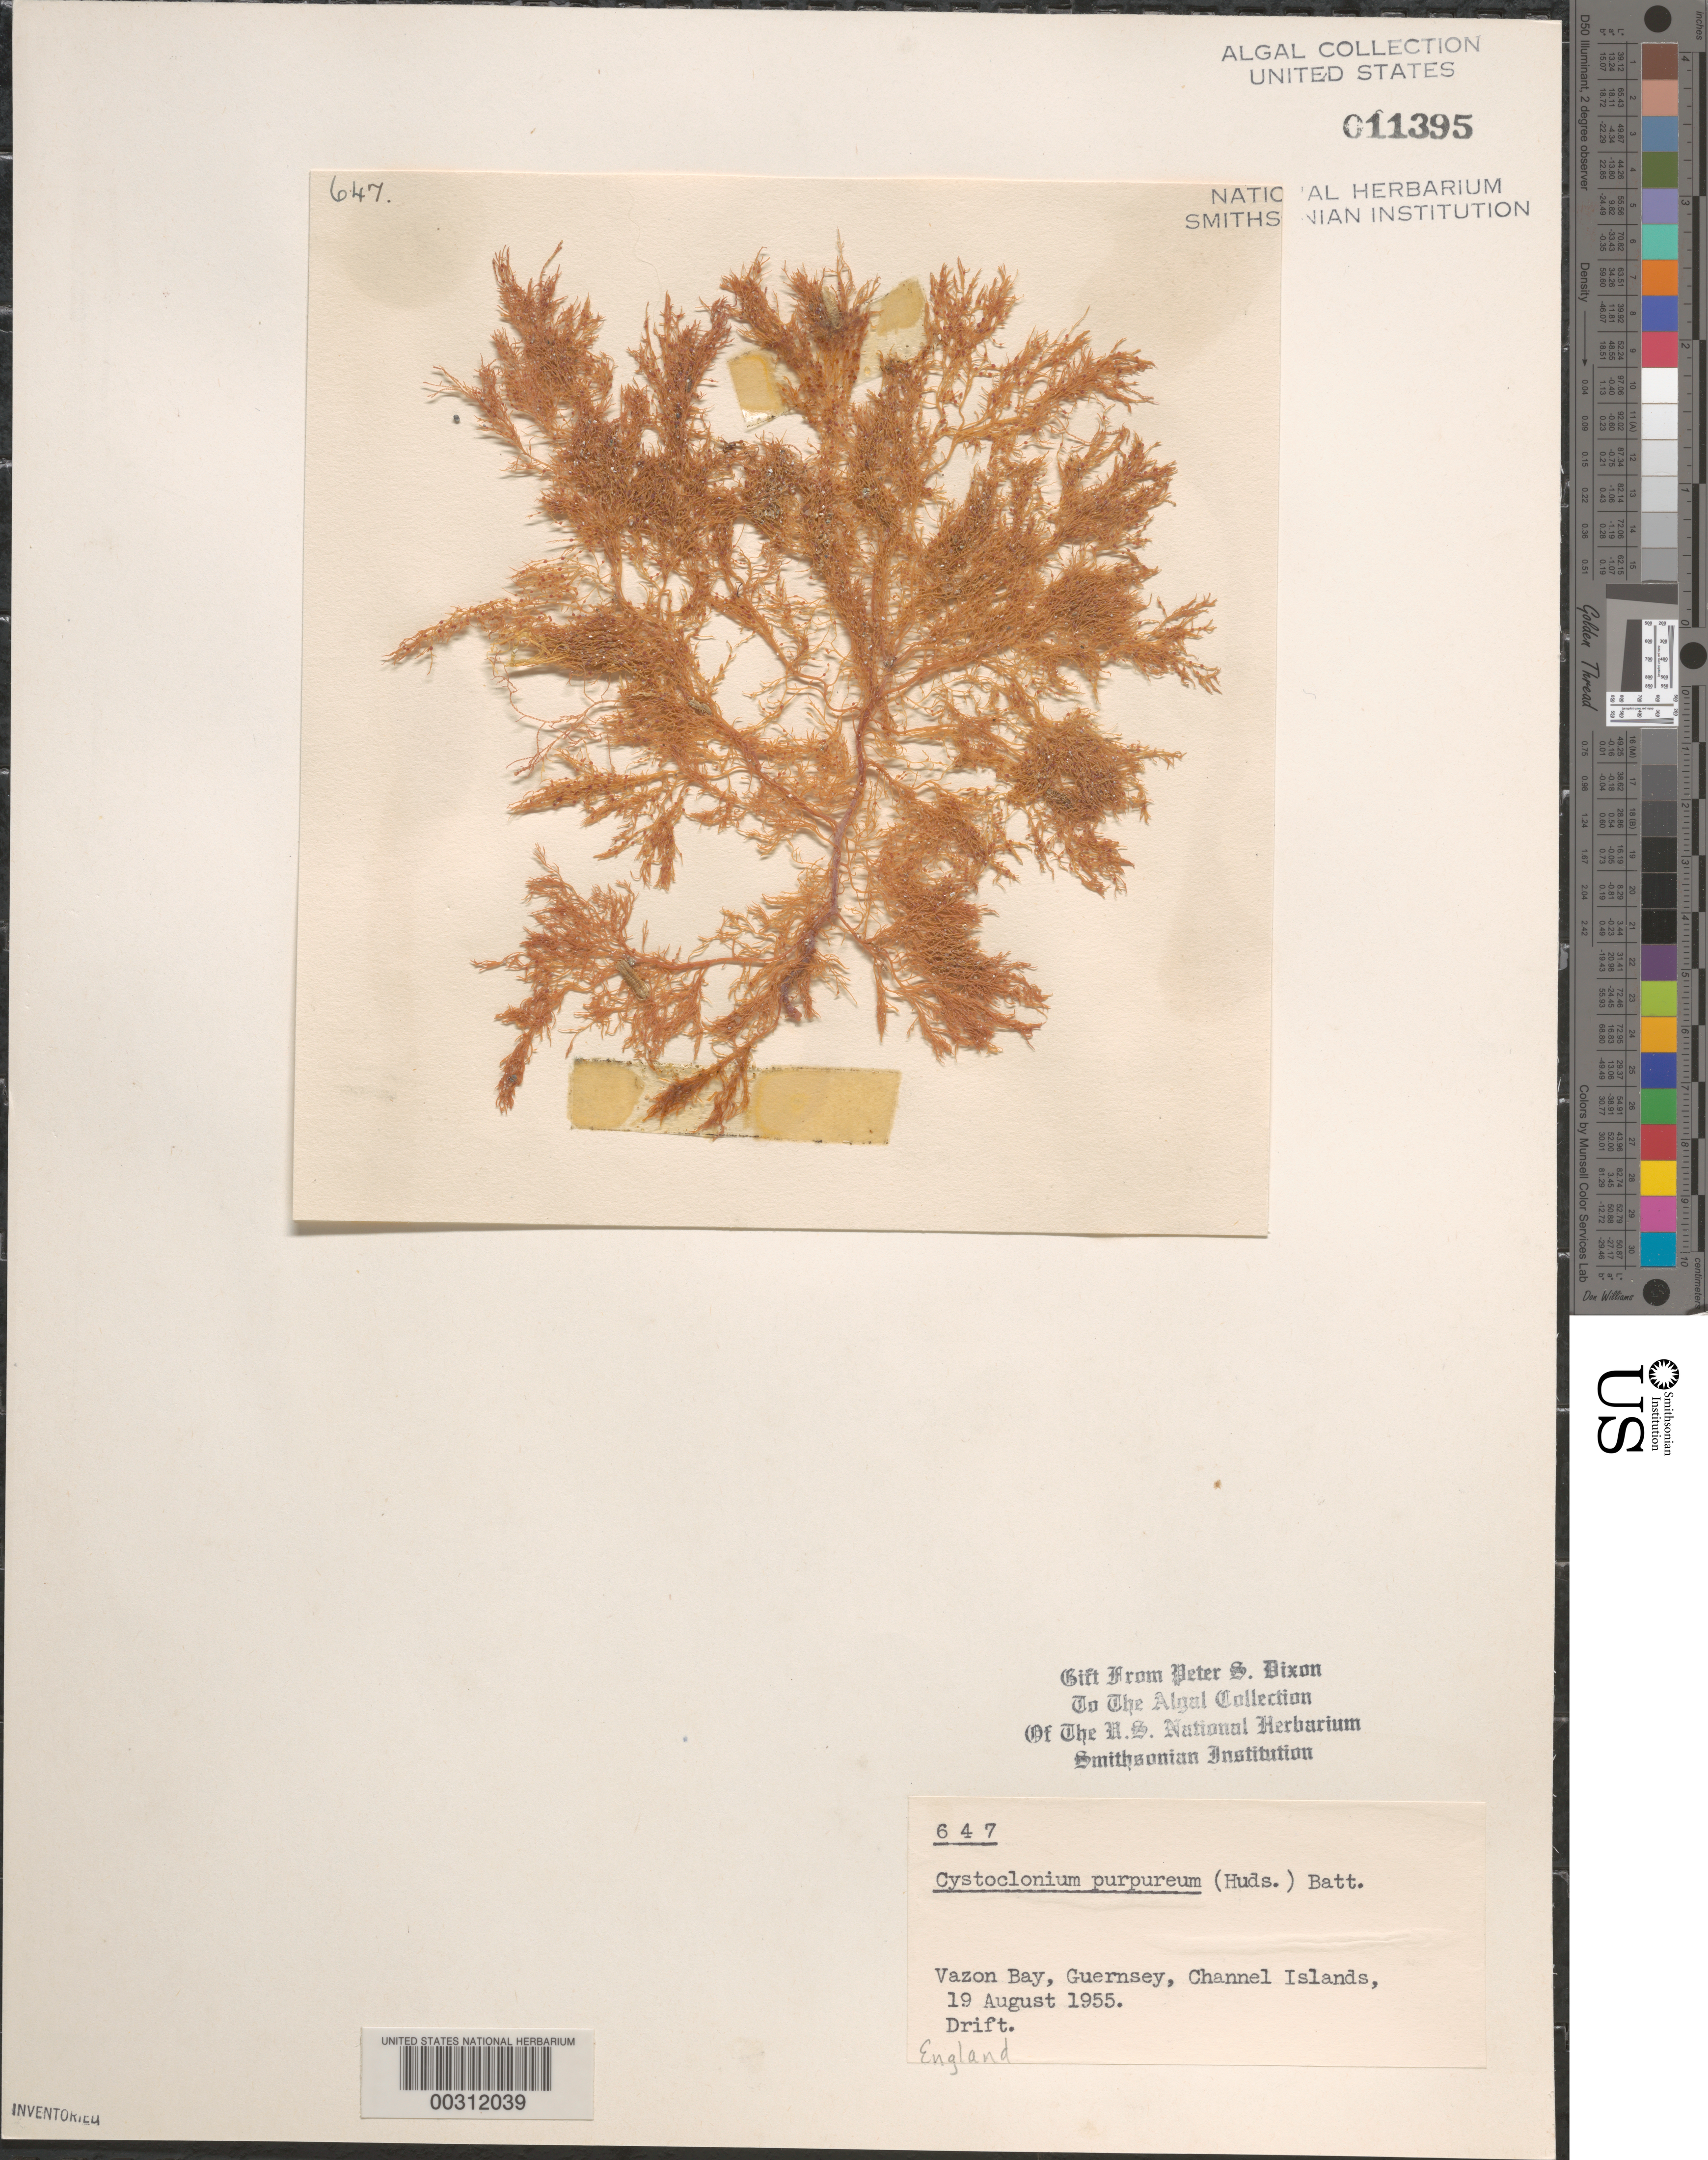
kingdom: Plantae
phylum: Rhodophyta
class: Florideophyceae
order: Gigartinales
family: Cystocloniaceae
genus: Cystoclonium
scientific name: Cystoclonium purpureum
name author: (Huds.) Batters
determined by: Dixon, P. S.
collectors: P. S. Dixon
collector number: PSD 647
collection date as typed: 19 Aug 1955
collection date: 1955-08-19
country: United Kingdom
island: Guernsey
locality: Vazon Bay. Bailiwick of Guernsey.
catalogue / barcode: US 11395